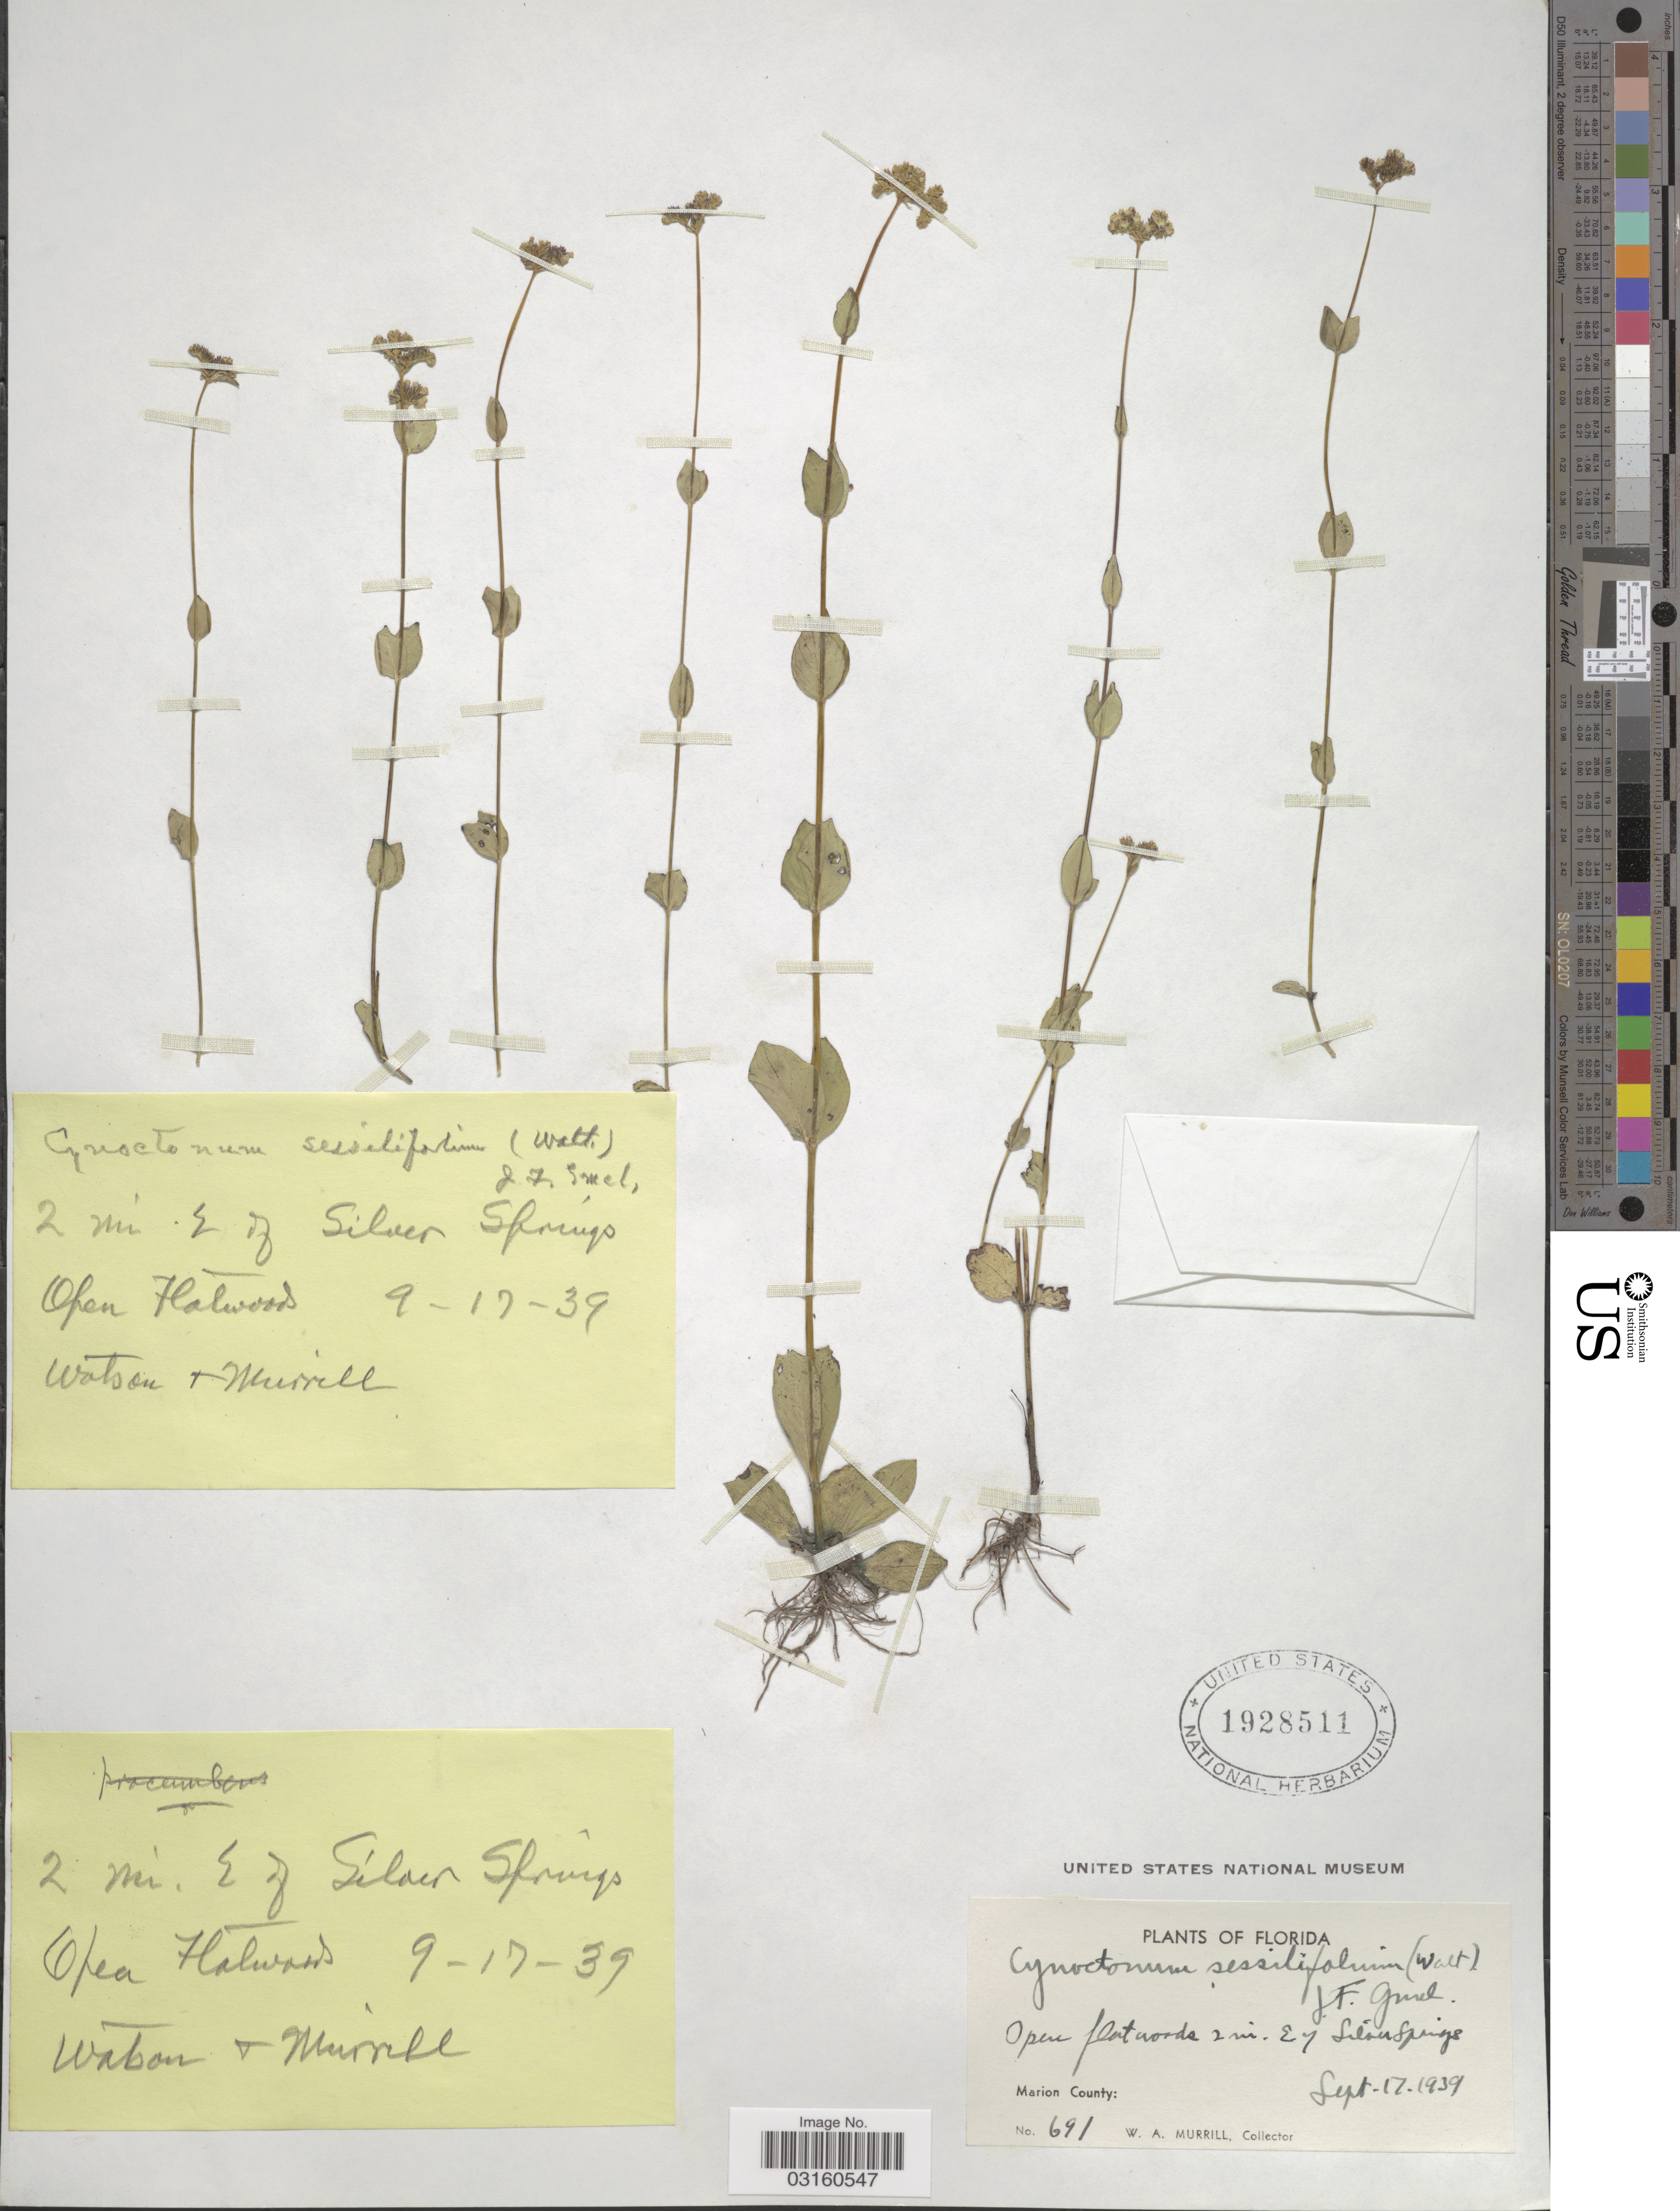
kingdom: Plantae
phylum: Tracheophyta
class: Magnoliopsida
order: Gentianales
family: Loganiaceae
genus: Mitreola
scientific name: Mitreola sessilifolia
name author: (J.F. Gmel.) G. Don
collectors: W. A. Murrill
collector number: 691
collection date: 1939-09-17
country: United States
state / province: Florida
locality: Open flat woods 2 mi. E. of Silver Springs. Marion County. 2 mi.E of Silver Springs.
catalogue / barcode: US 1928511